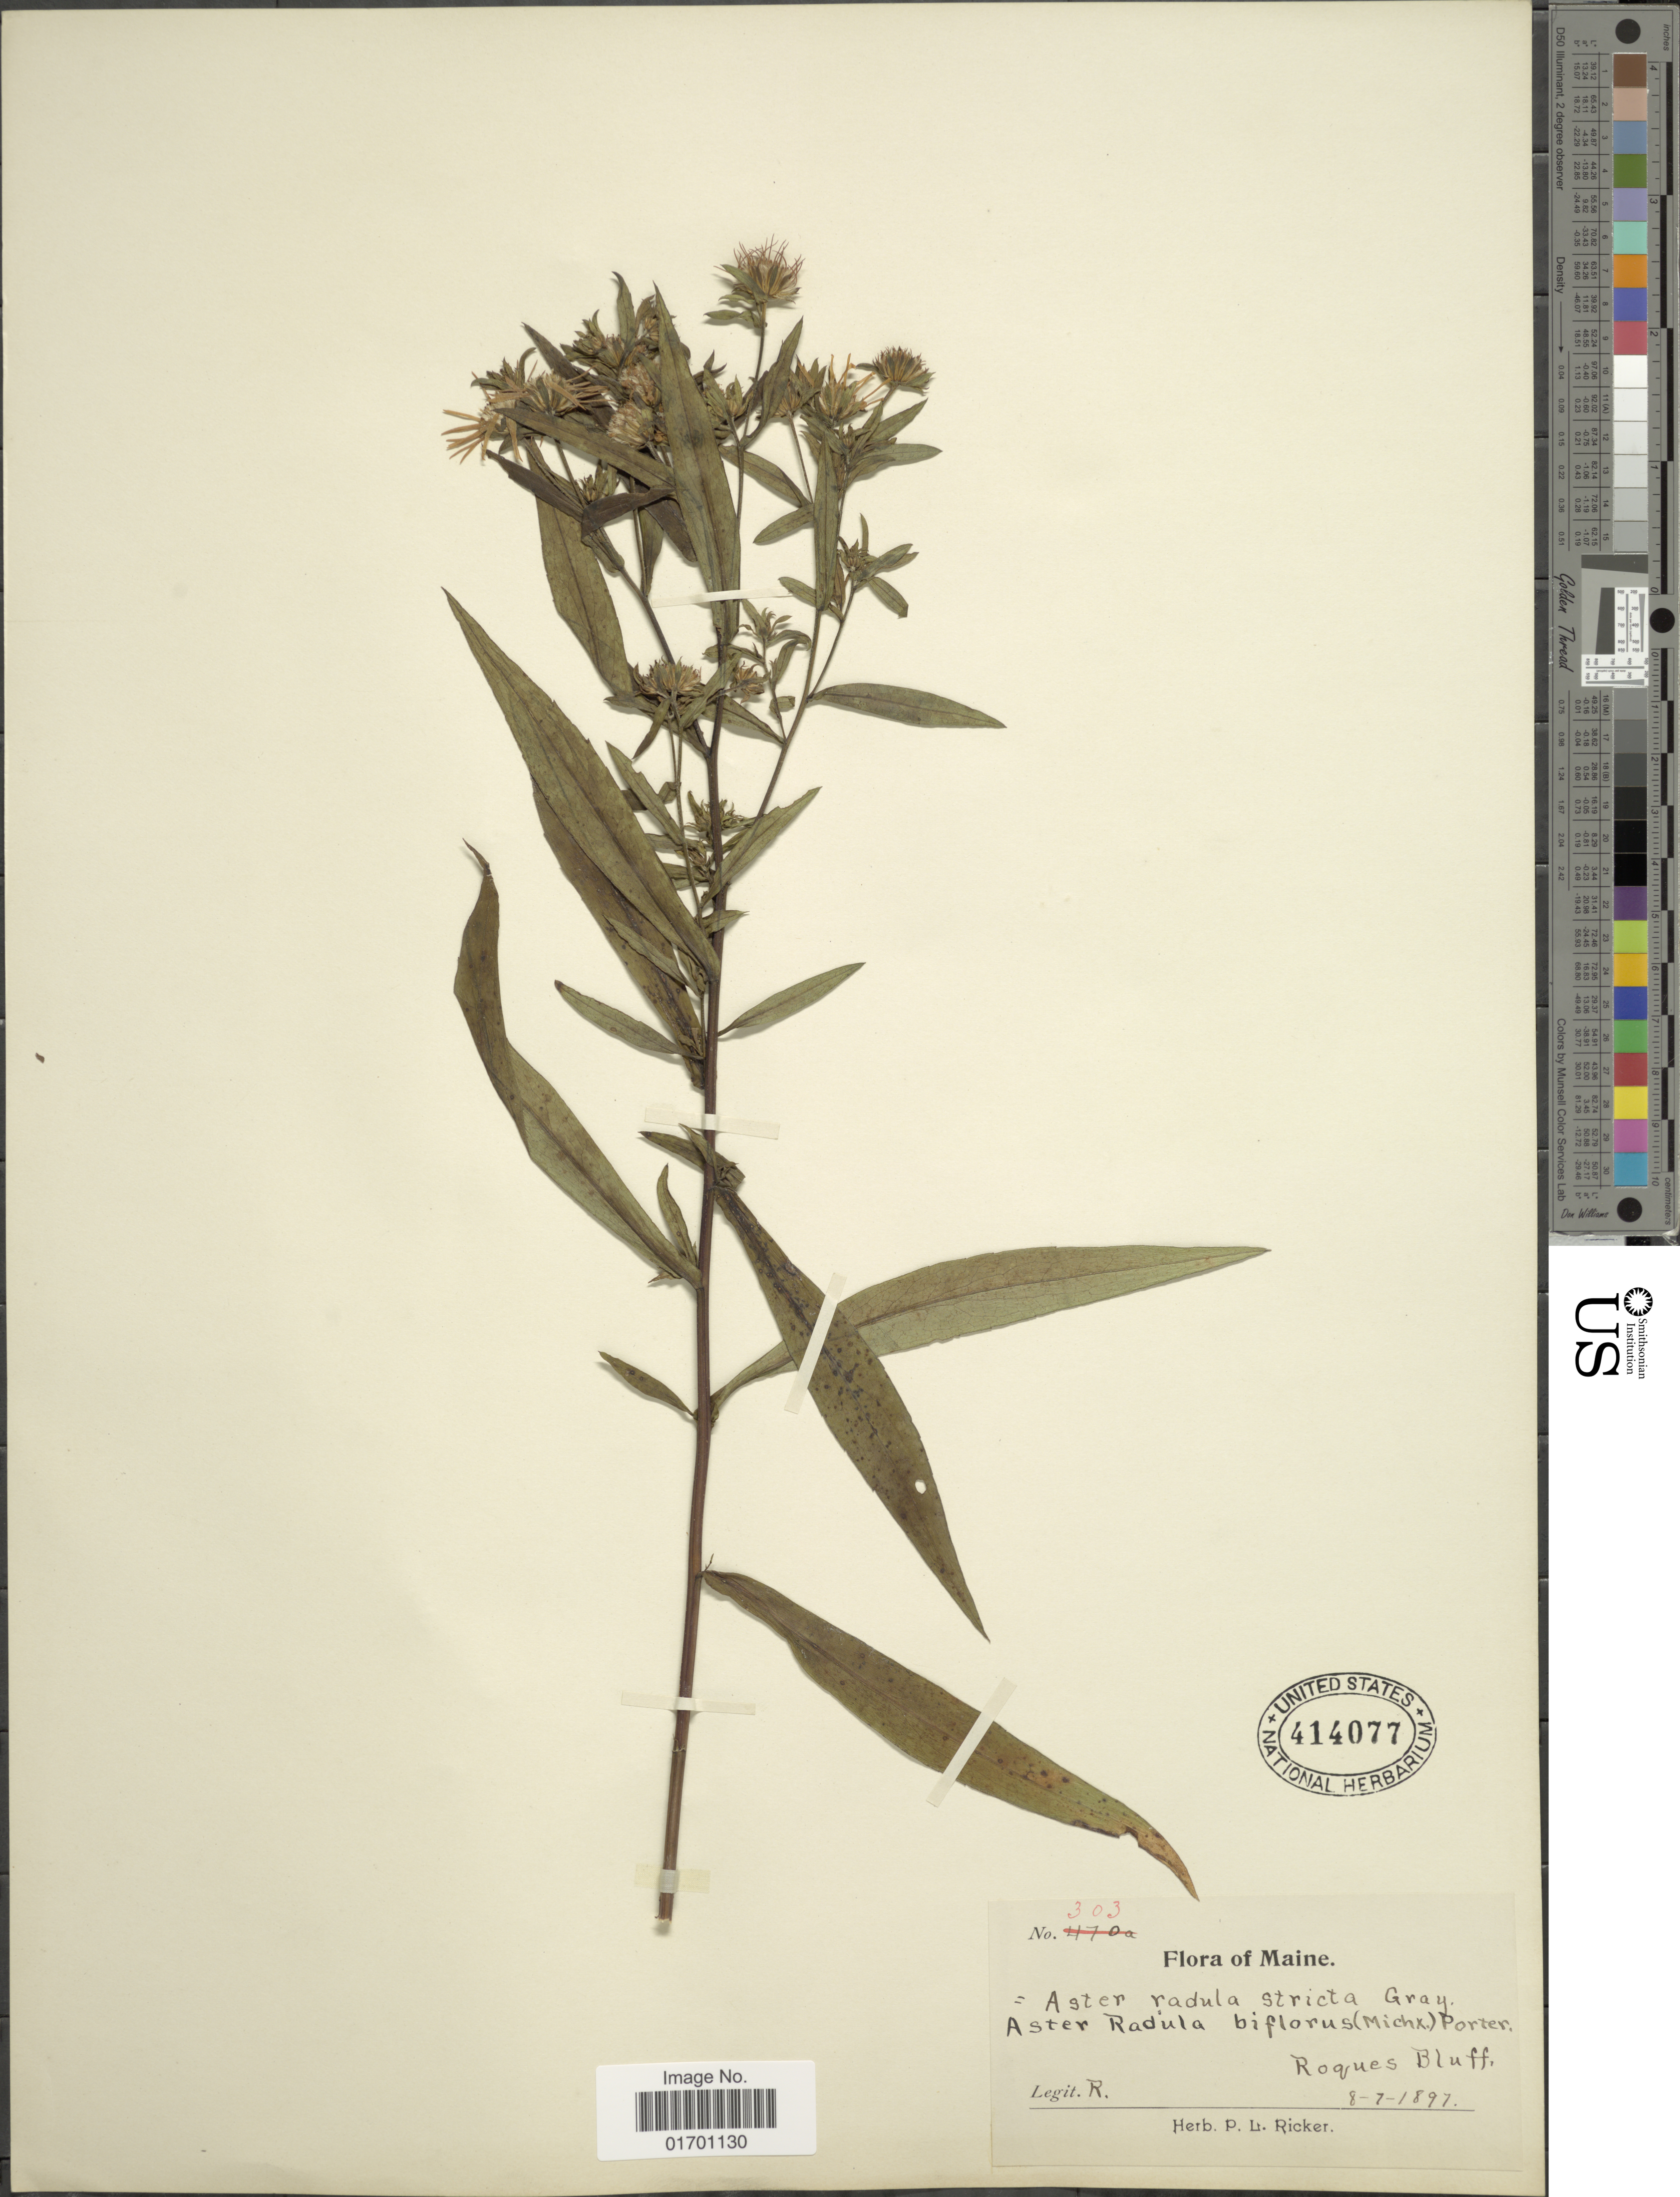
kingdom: Plantae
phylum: Tracheophyta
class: Magnoliopsida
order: Asterales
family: Asteraceae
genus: Symphyotrichum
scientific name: Symphyotrichum novi-belgii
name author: (L.) G.L. Nesom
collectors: P. Ricker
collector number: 303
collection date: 1897-07-08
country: United States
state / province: Maine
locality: Roques Bluff.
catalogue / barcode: US 414077